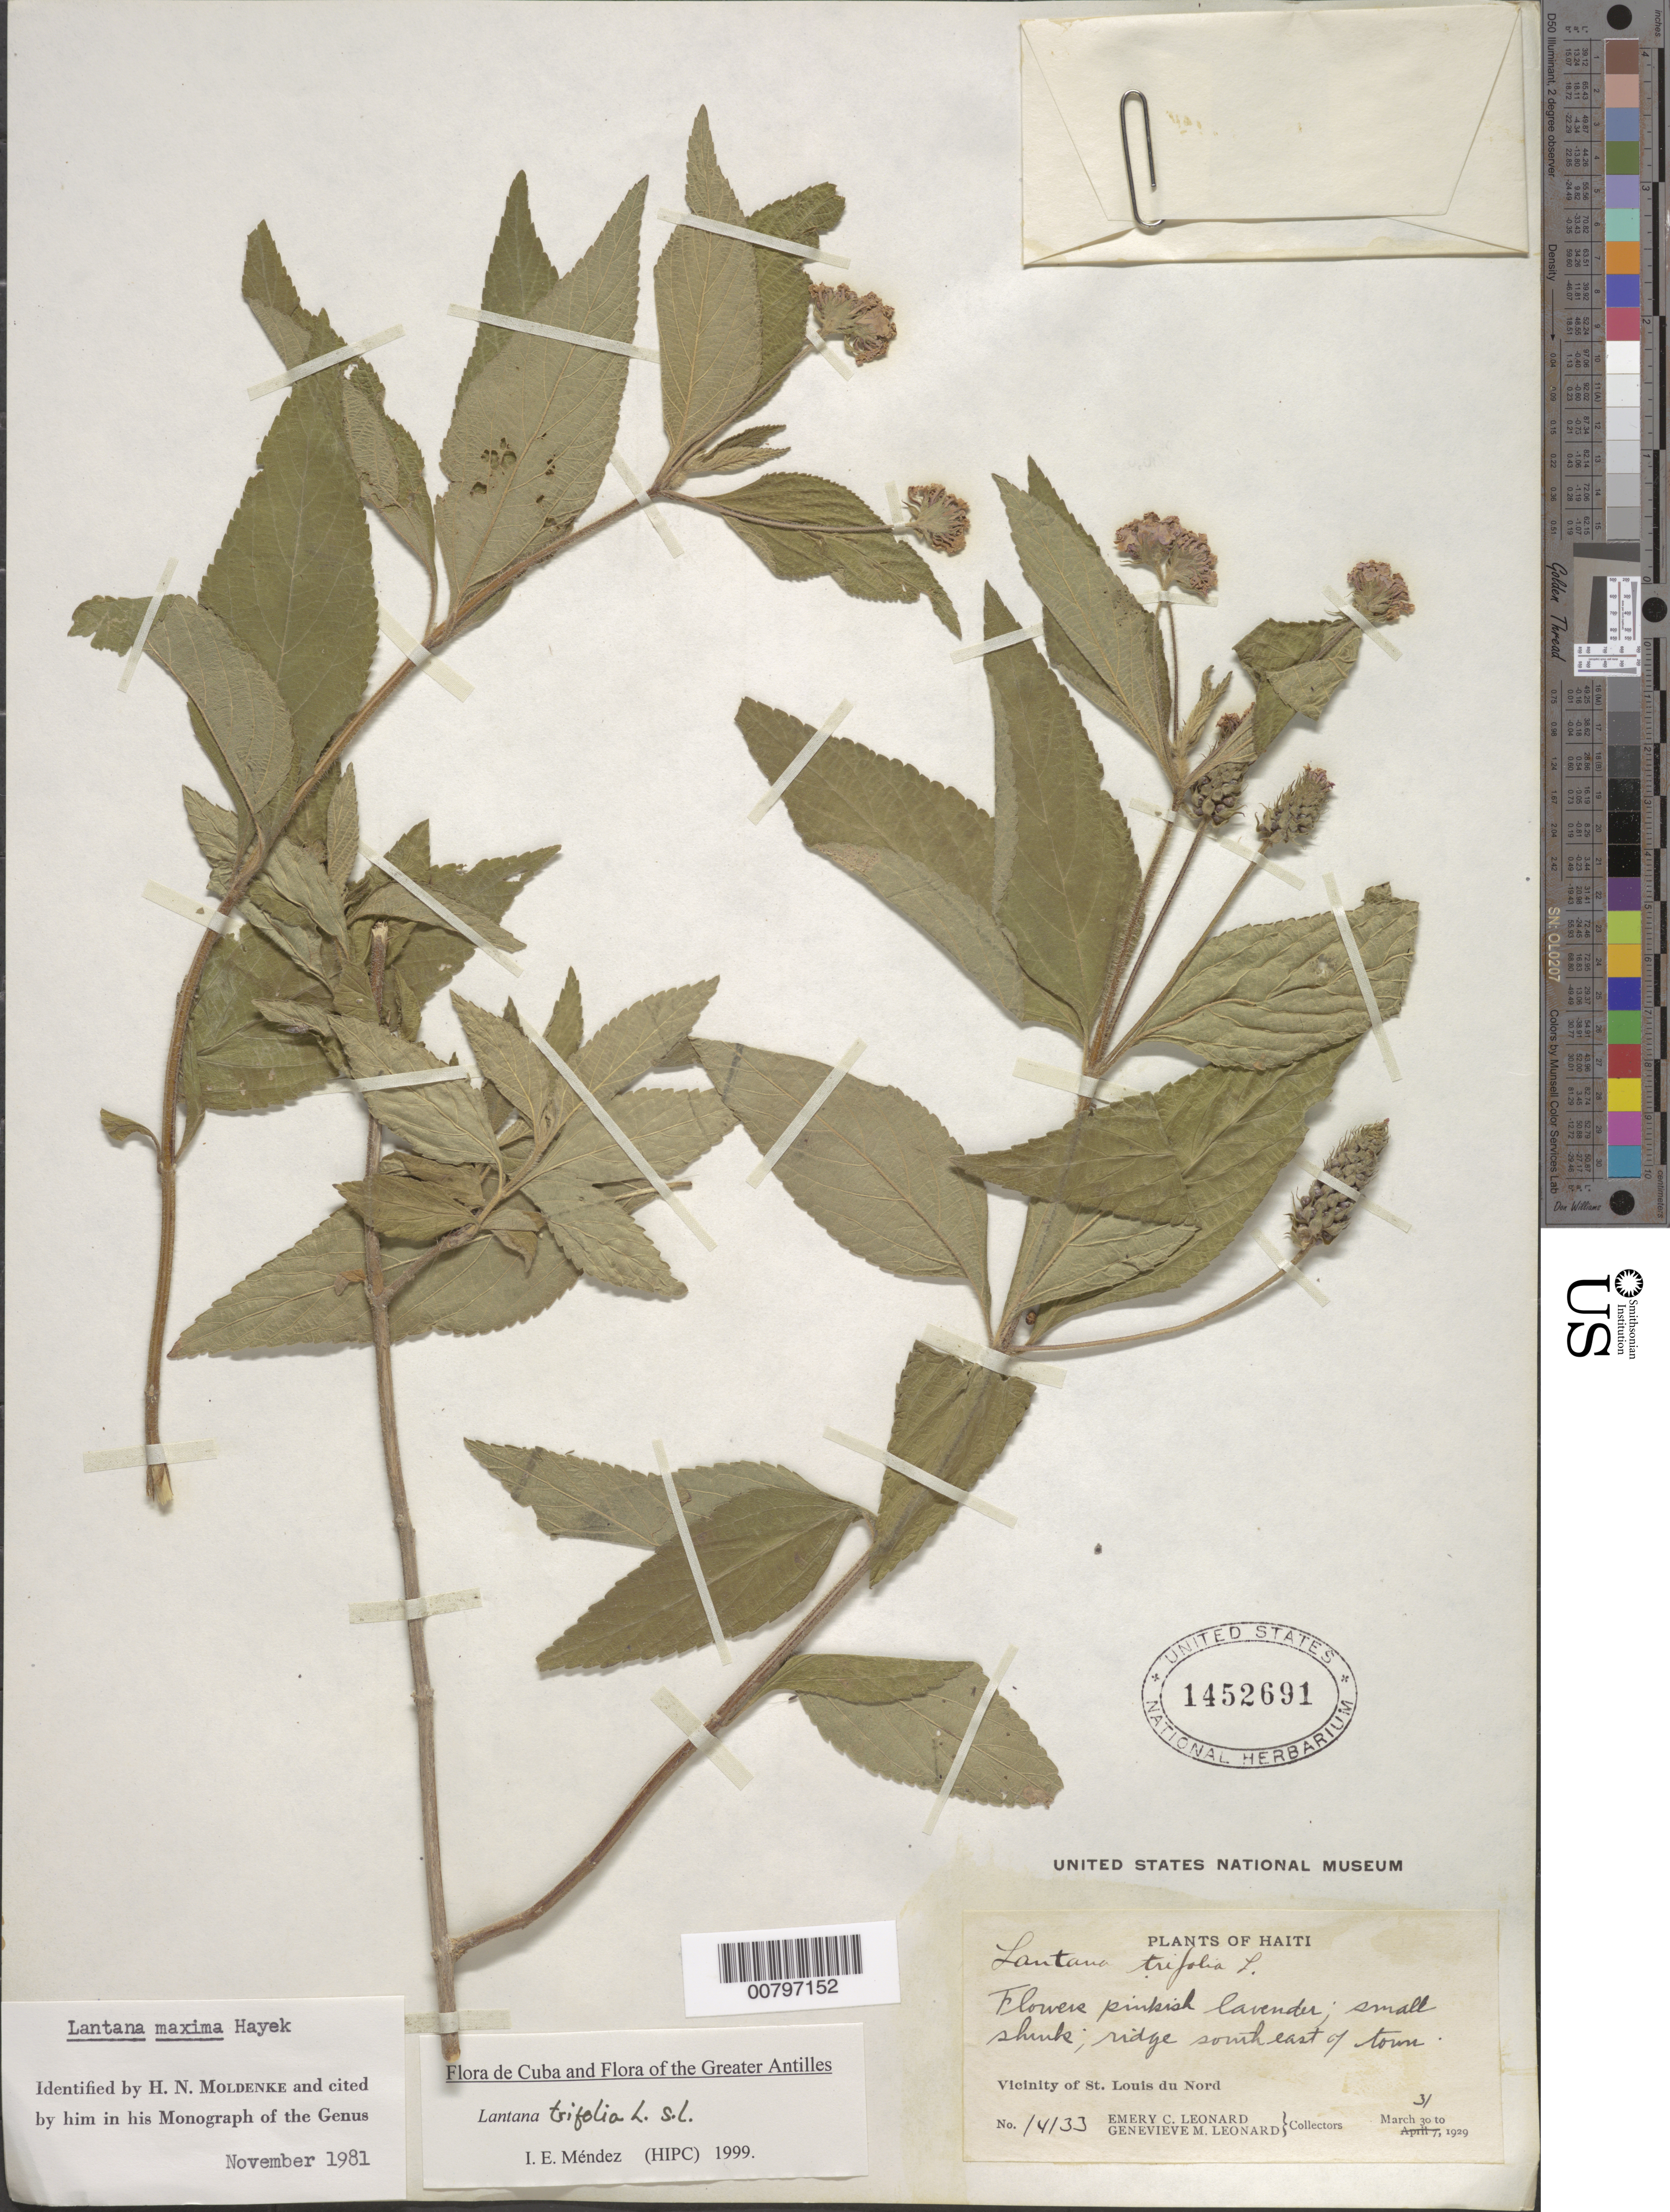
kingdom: Plantae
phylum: Tracheophyta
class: Magnoliopsida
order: Lamiales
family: Verbenaceae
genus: Lantana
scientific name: Lantana trifolia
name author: L.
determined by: Méndez, Isidro E., (HIPC)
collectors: E. C. Leonard & G. M. Leonard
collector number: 14133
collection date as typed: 30 Mar 1929 to 31 Mar 1929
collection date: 1929-03-30/1929-03-31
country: Haiti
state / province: Nord-Ouest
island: Hispaniola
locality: Vicinity of St. Louis de Nord, ridge SE of town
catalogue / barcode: US 1452691